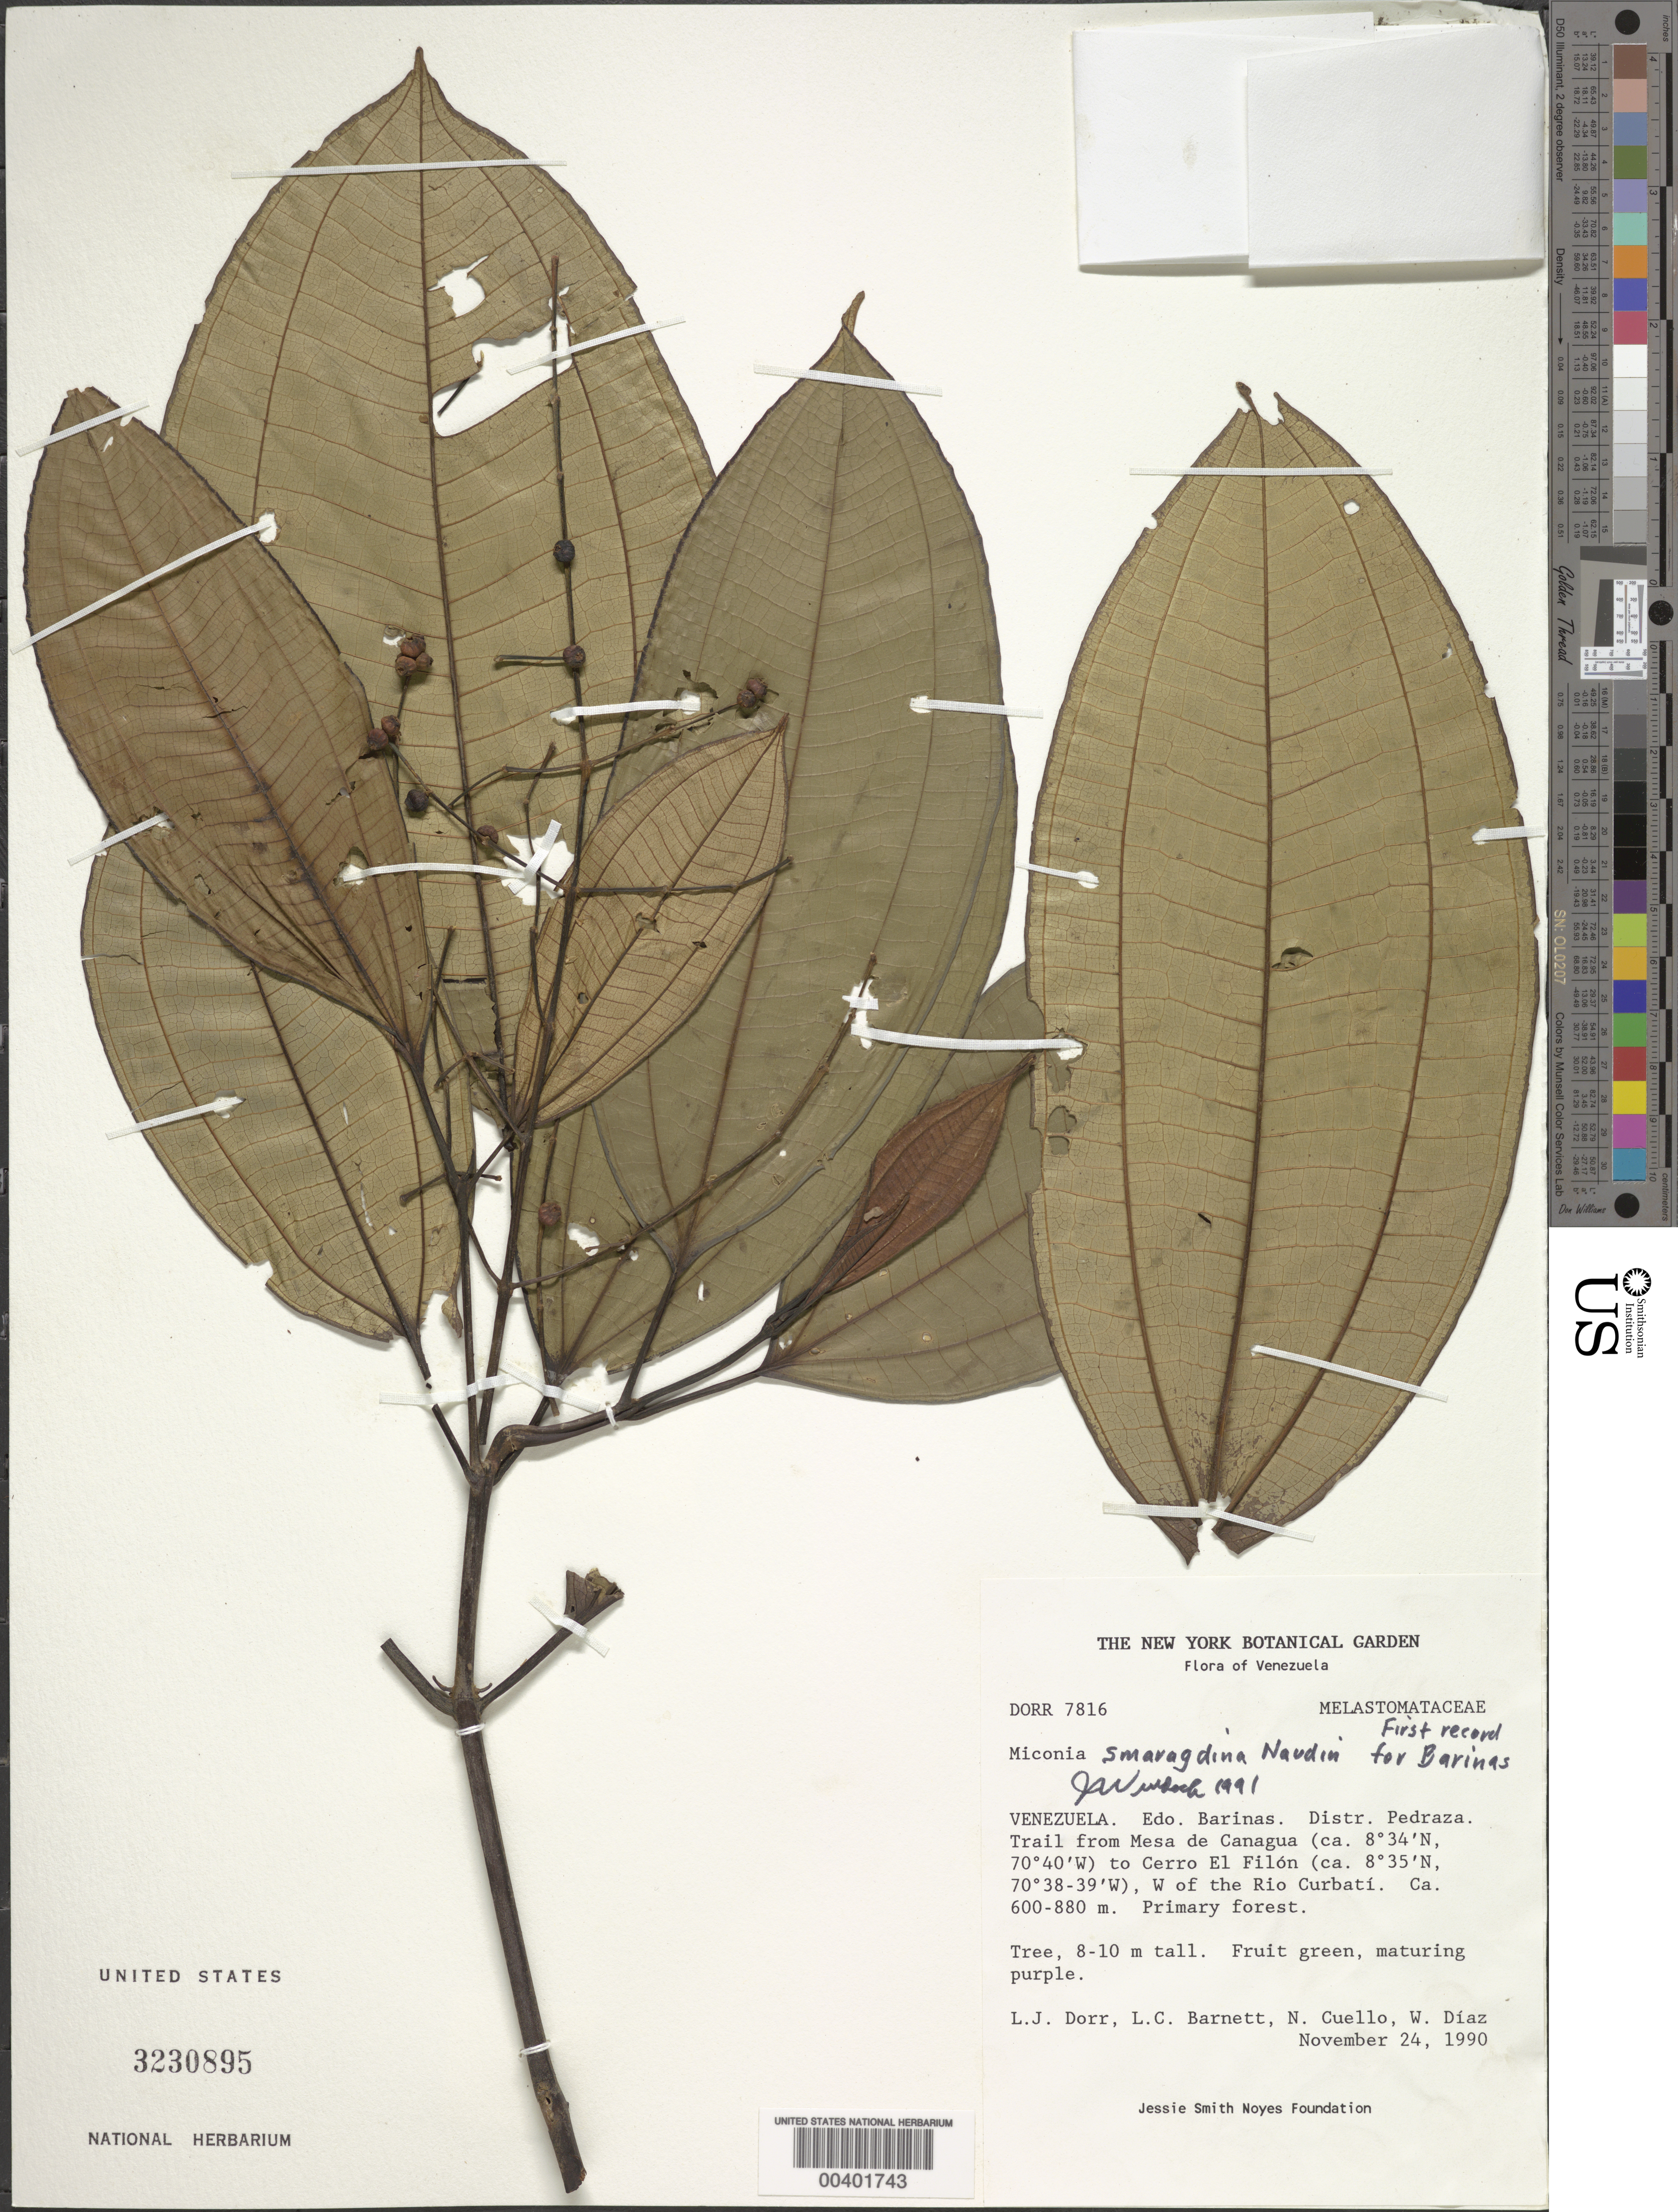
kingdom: Plantae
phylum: Tracheophyta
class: Magnoliopsida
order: Myrtales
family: Melastomataceae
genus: Miconia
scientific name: Miconia smaragdina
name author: Naudin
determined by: Wurdack, John J., (US), US (UNITED STATES)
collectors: L. J. Dorr, L. C. Barnett, N. L. Cuello & W. Díaz P.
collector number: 7816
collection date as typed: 24 Nov 1990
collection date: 1990-11-24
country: Venezuela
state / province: Barinas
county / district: Pedraza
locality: Trail from Mesa de Canagua to Cerro El Filón, W of the Rio Curbatí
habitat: Primary forest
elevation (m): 600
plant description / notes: NY, PORT, US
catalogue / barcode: US 3230895